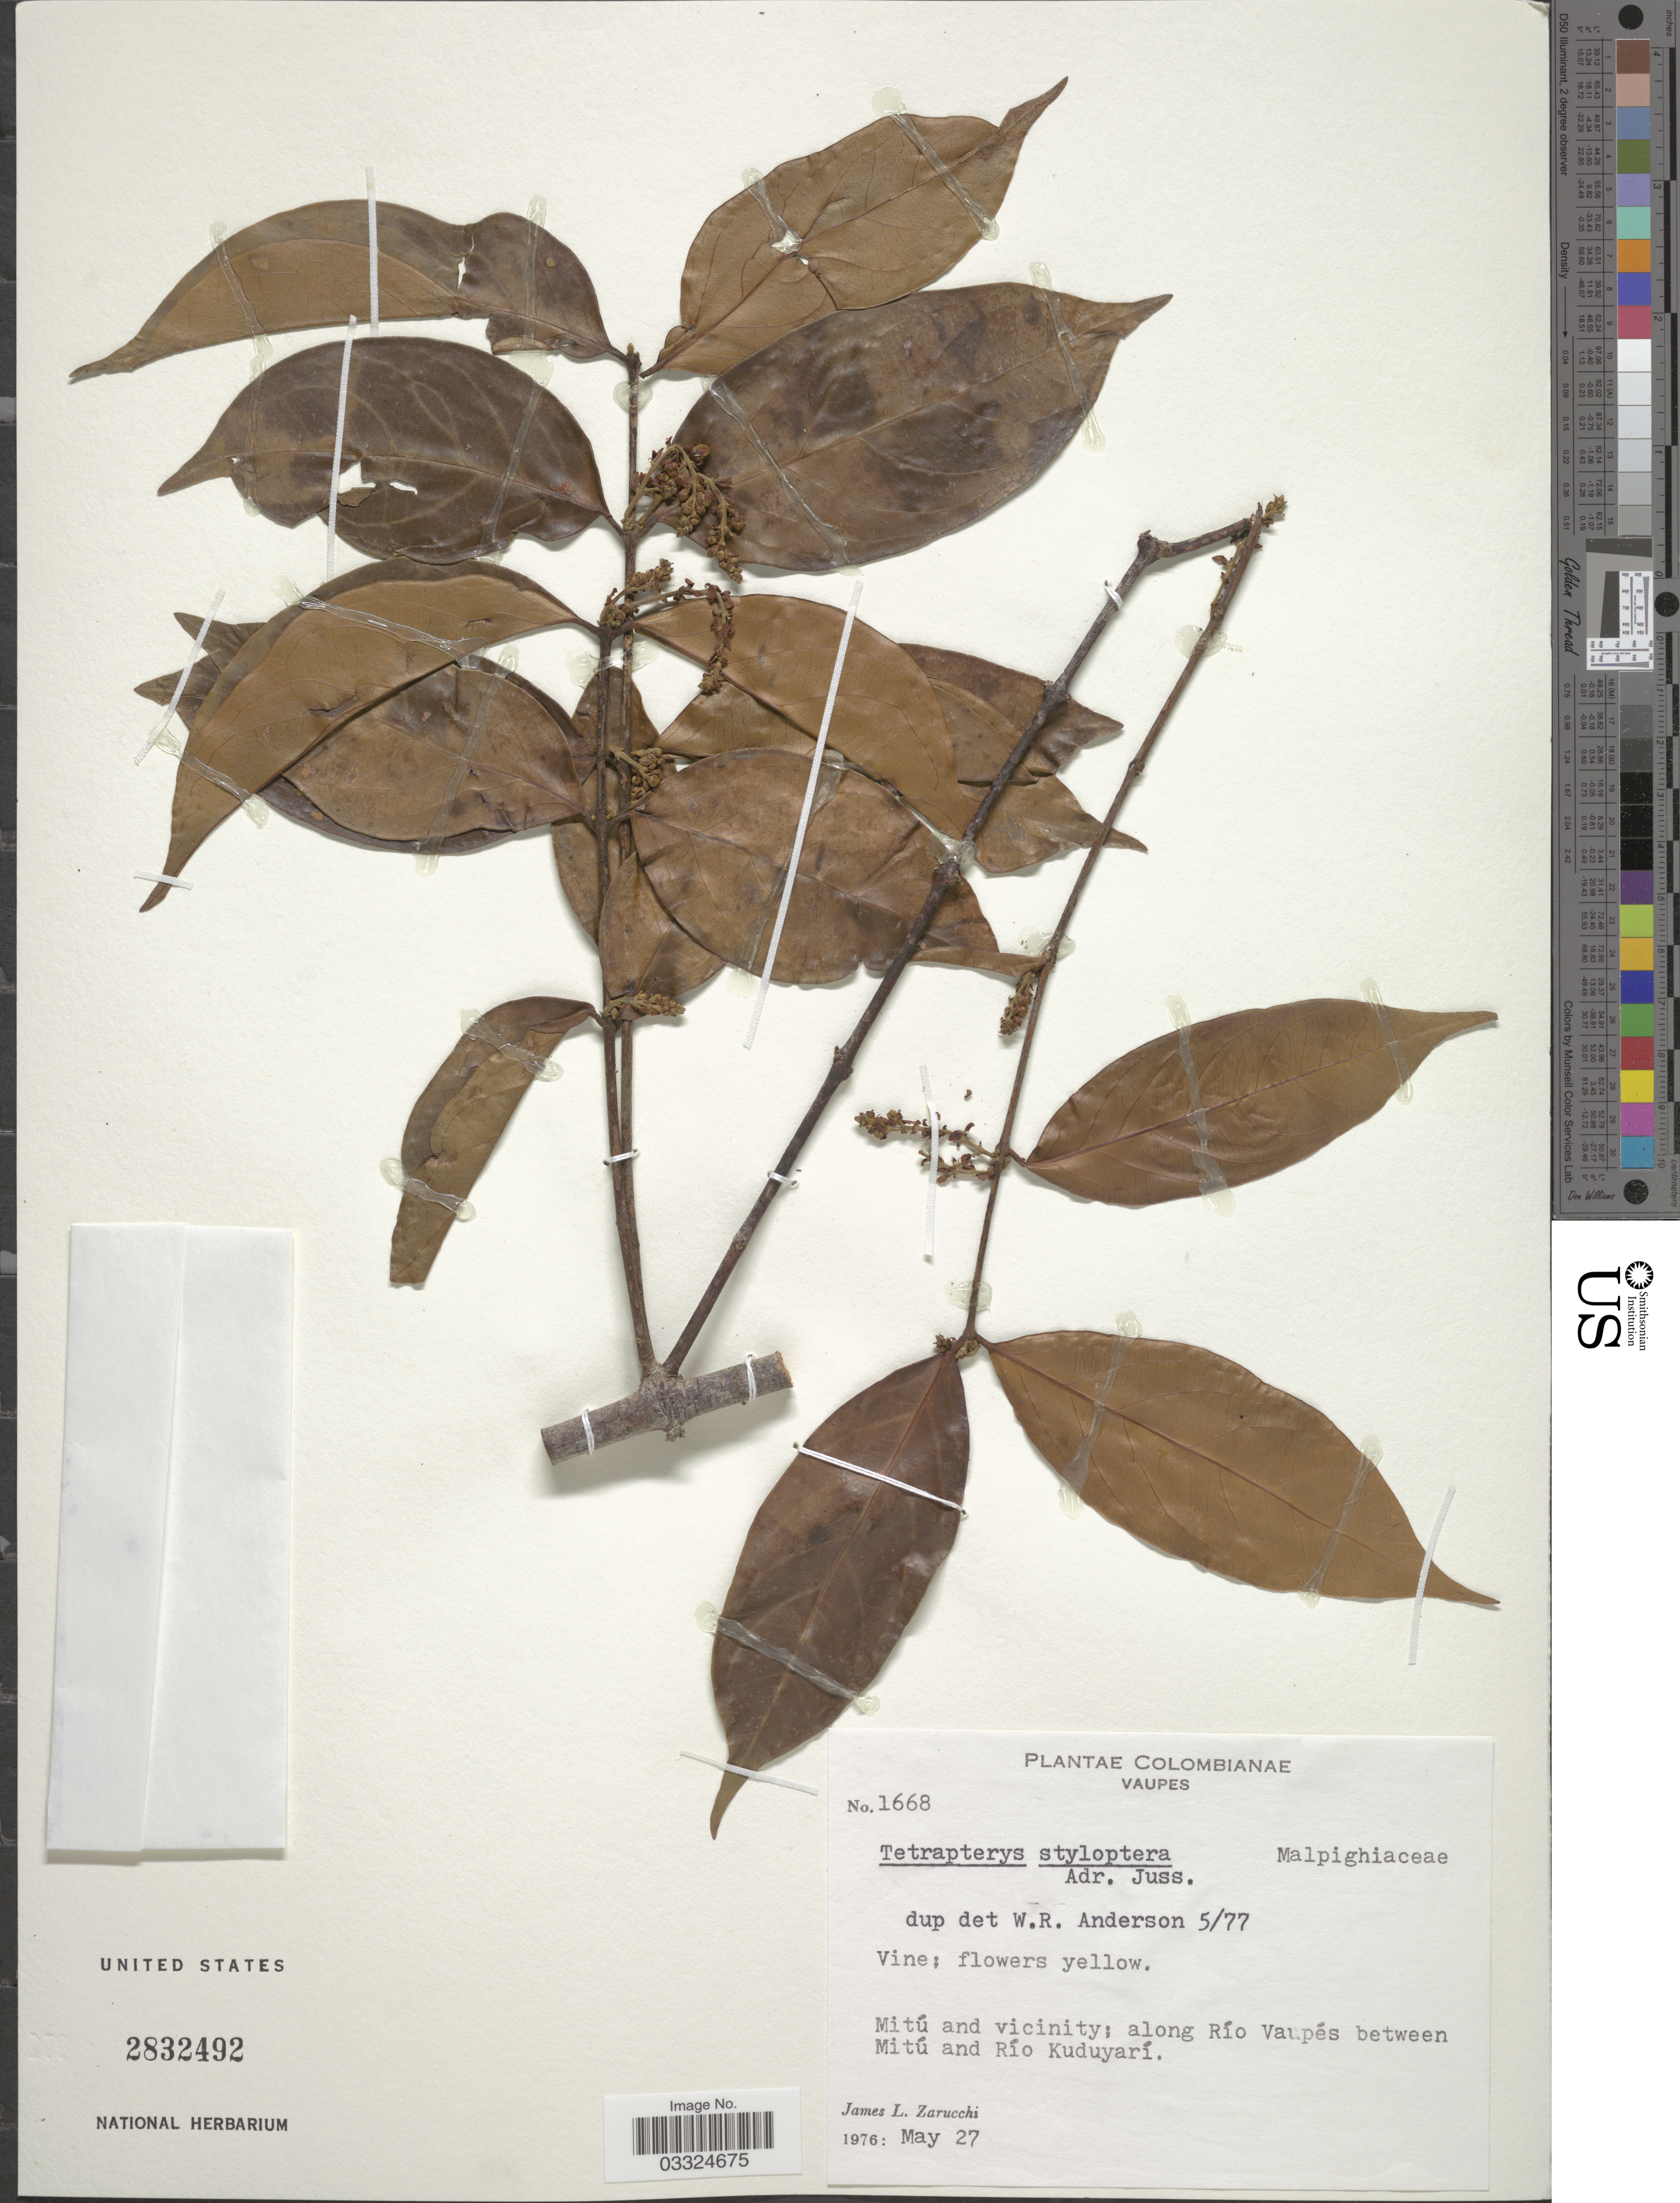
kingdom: Plantae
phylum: Tracheophyta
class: Magnoliopsida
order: Malpighiales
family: Malpighiaceae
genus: Glicophyllum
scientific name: Glicophyllum stylopterum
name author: (A. Juss.) R.F. Almeida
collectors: J. L. Zarucchi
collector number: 1668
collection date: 1976-05-27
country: Colombia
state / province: Vaupés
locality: Mitú and vicinity; along Río Vaupés between Mitú and Río Kuduyarí.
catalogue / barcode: US 2832492